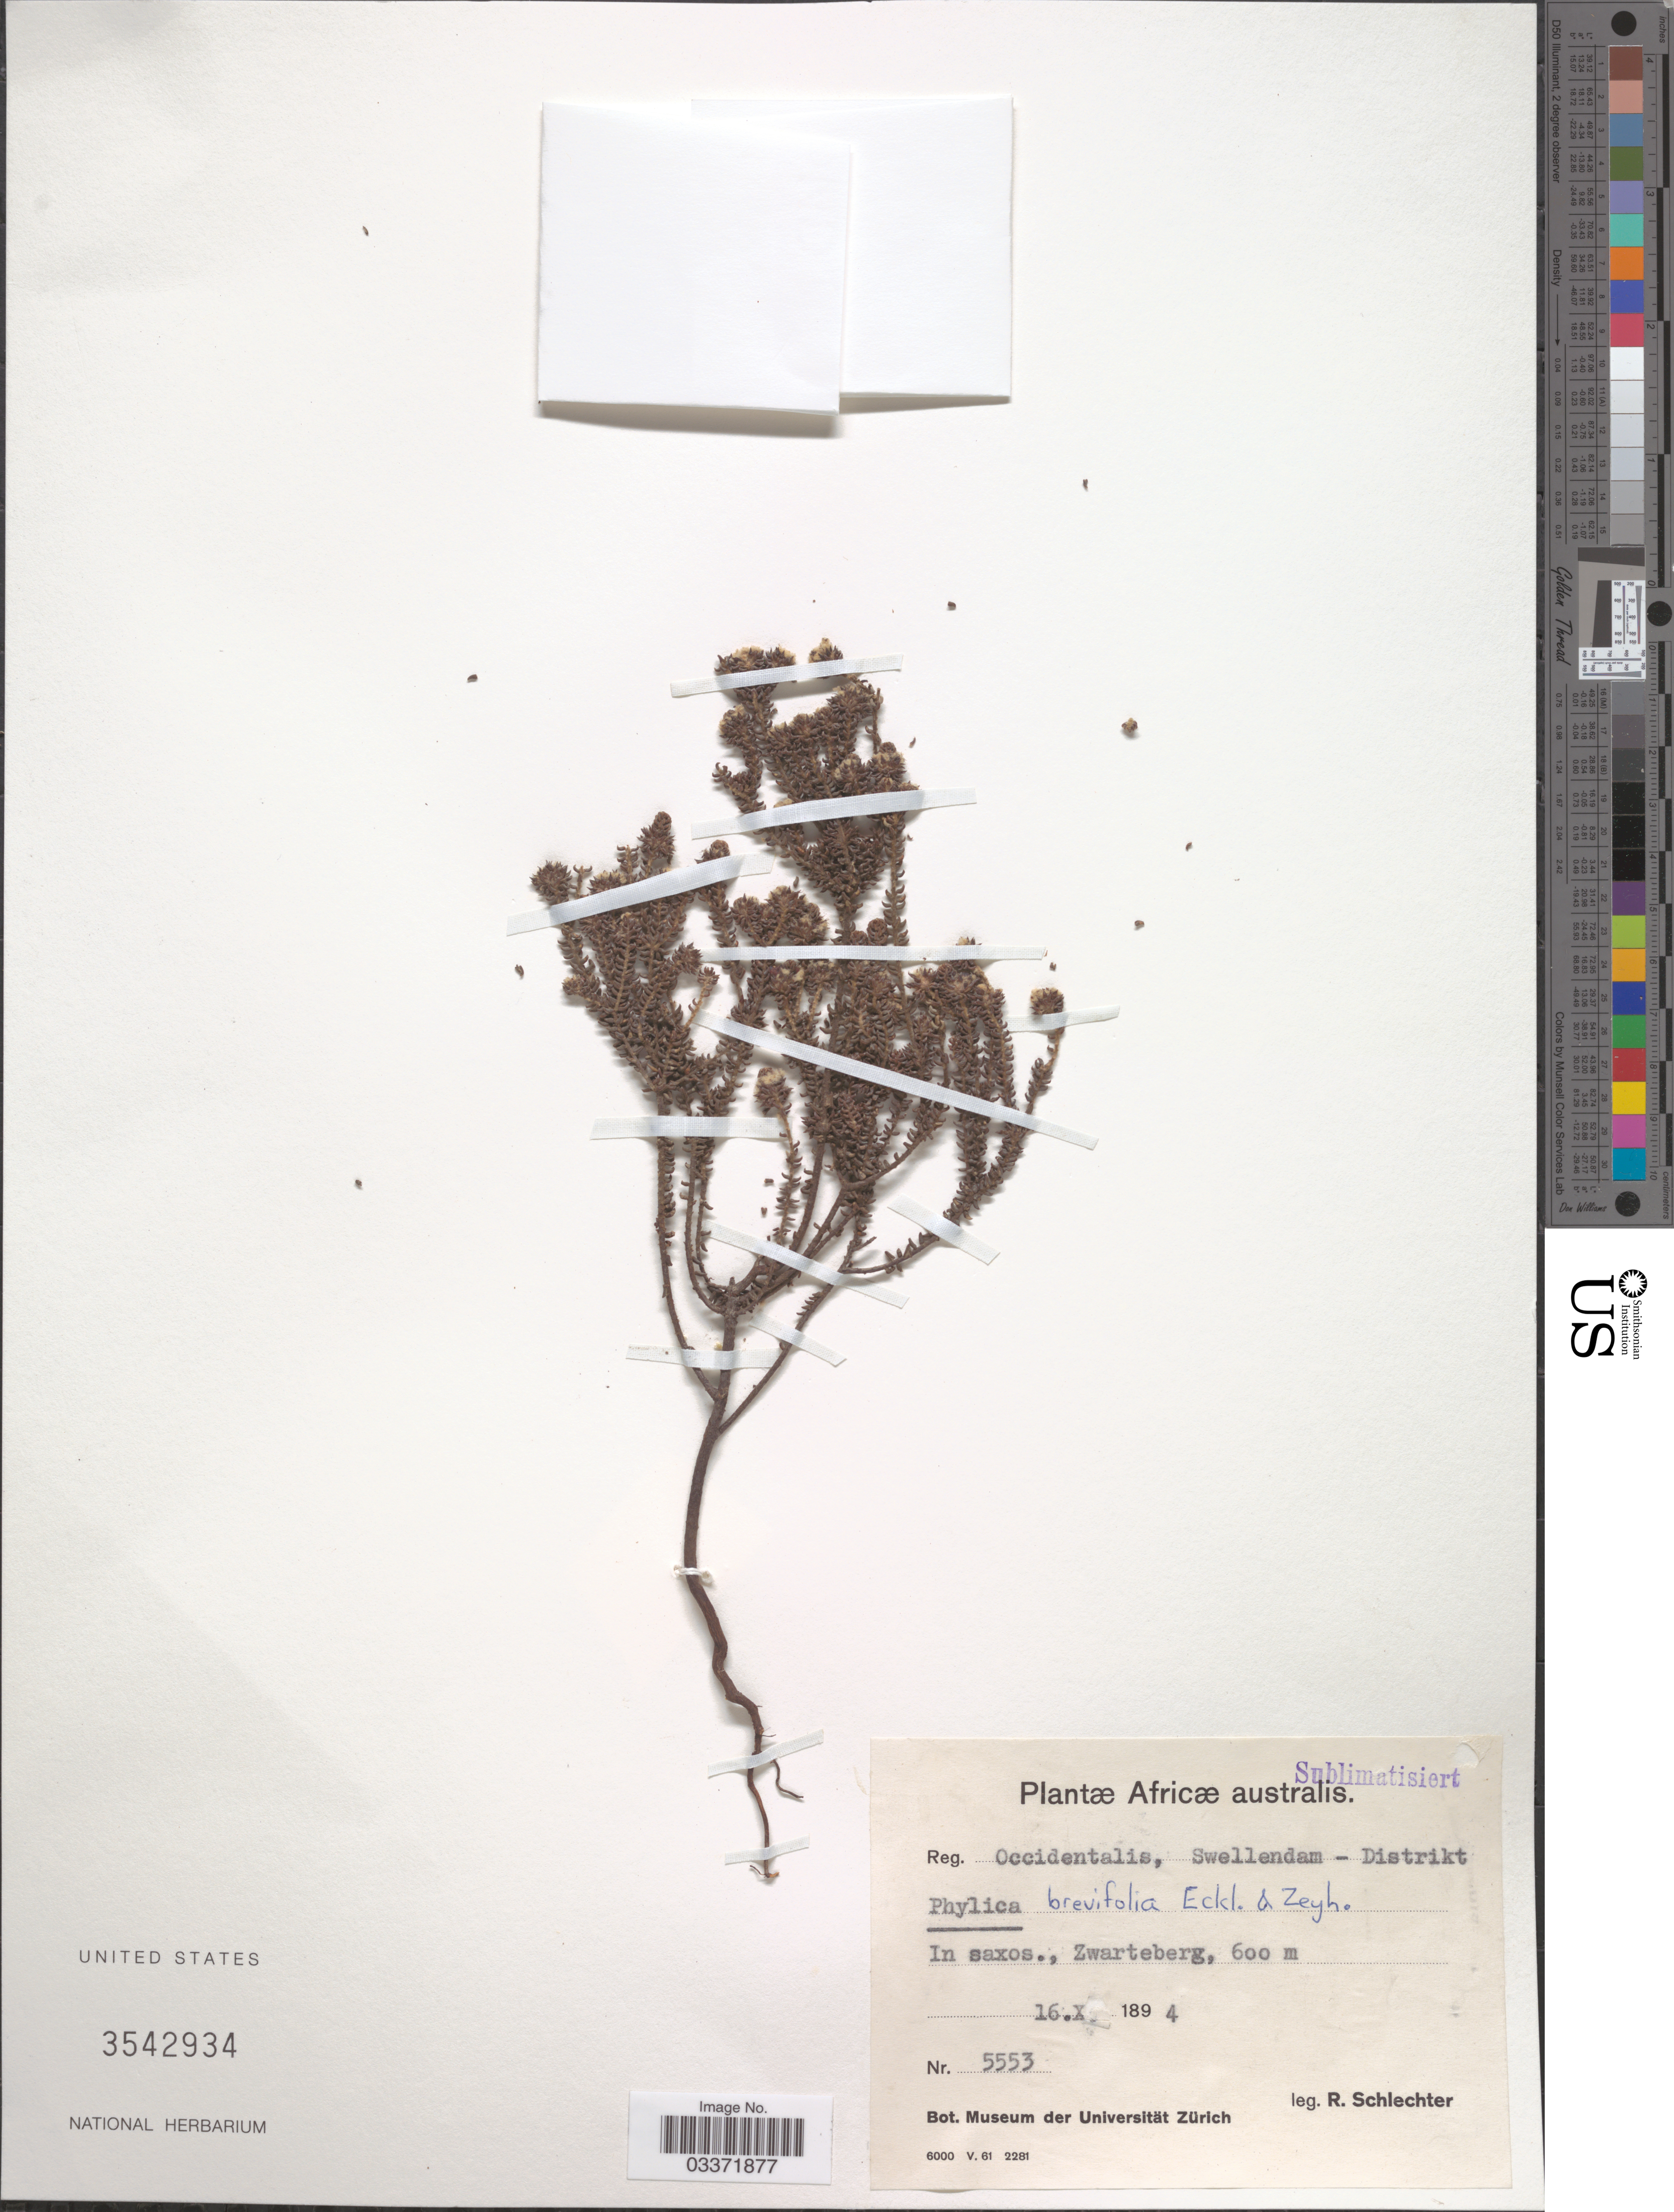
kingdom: Plantae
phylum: Tracheophyta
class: Magnoliopsida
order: Rosales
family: Rhamnaceae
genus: Phylica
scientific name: Phylica brevifolia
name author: Eckl. & Zeyh.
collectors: F. R. R. Schlechter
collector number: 5553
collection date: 1894-10-16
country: South Africa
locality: Africæ australis, Reg. Occidentalis, Swellendam - Distrikt, Zwarteberg.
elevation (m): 600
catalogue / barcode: US 3542934